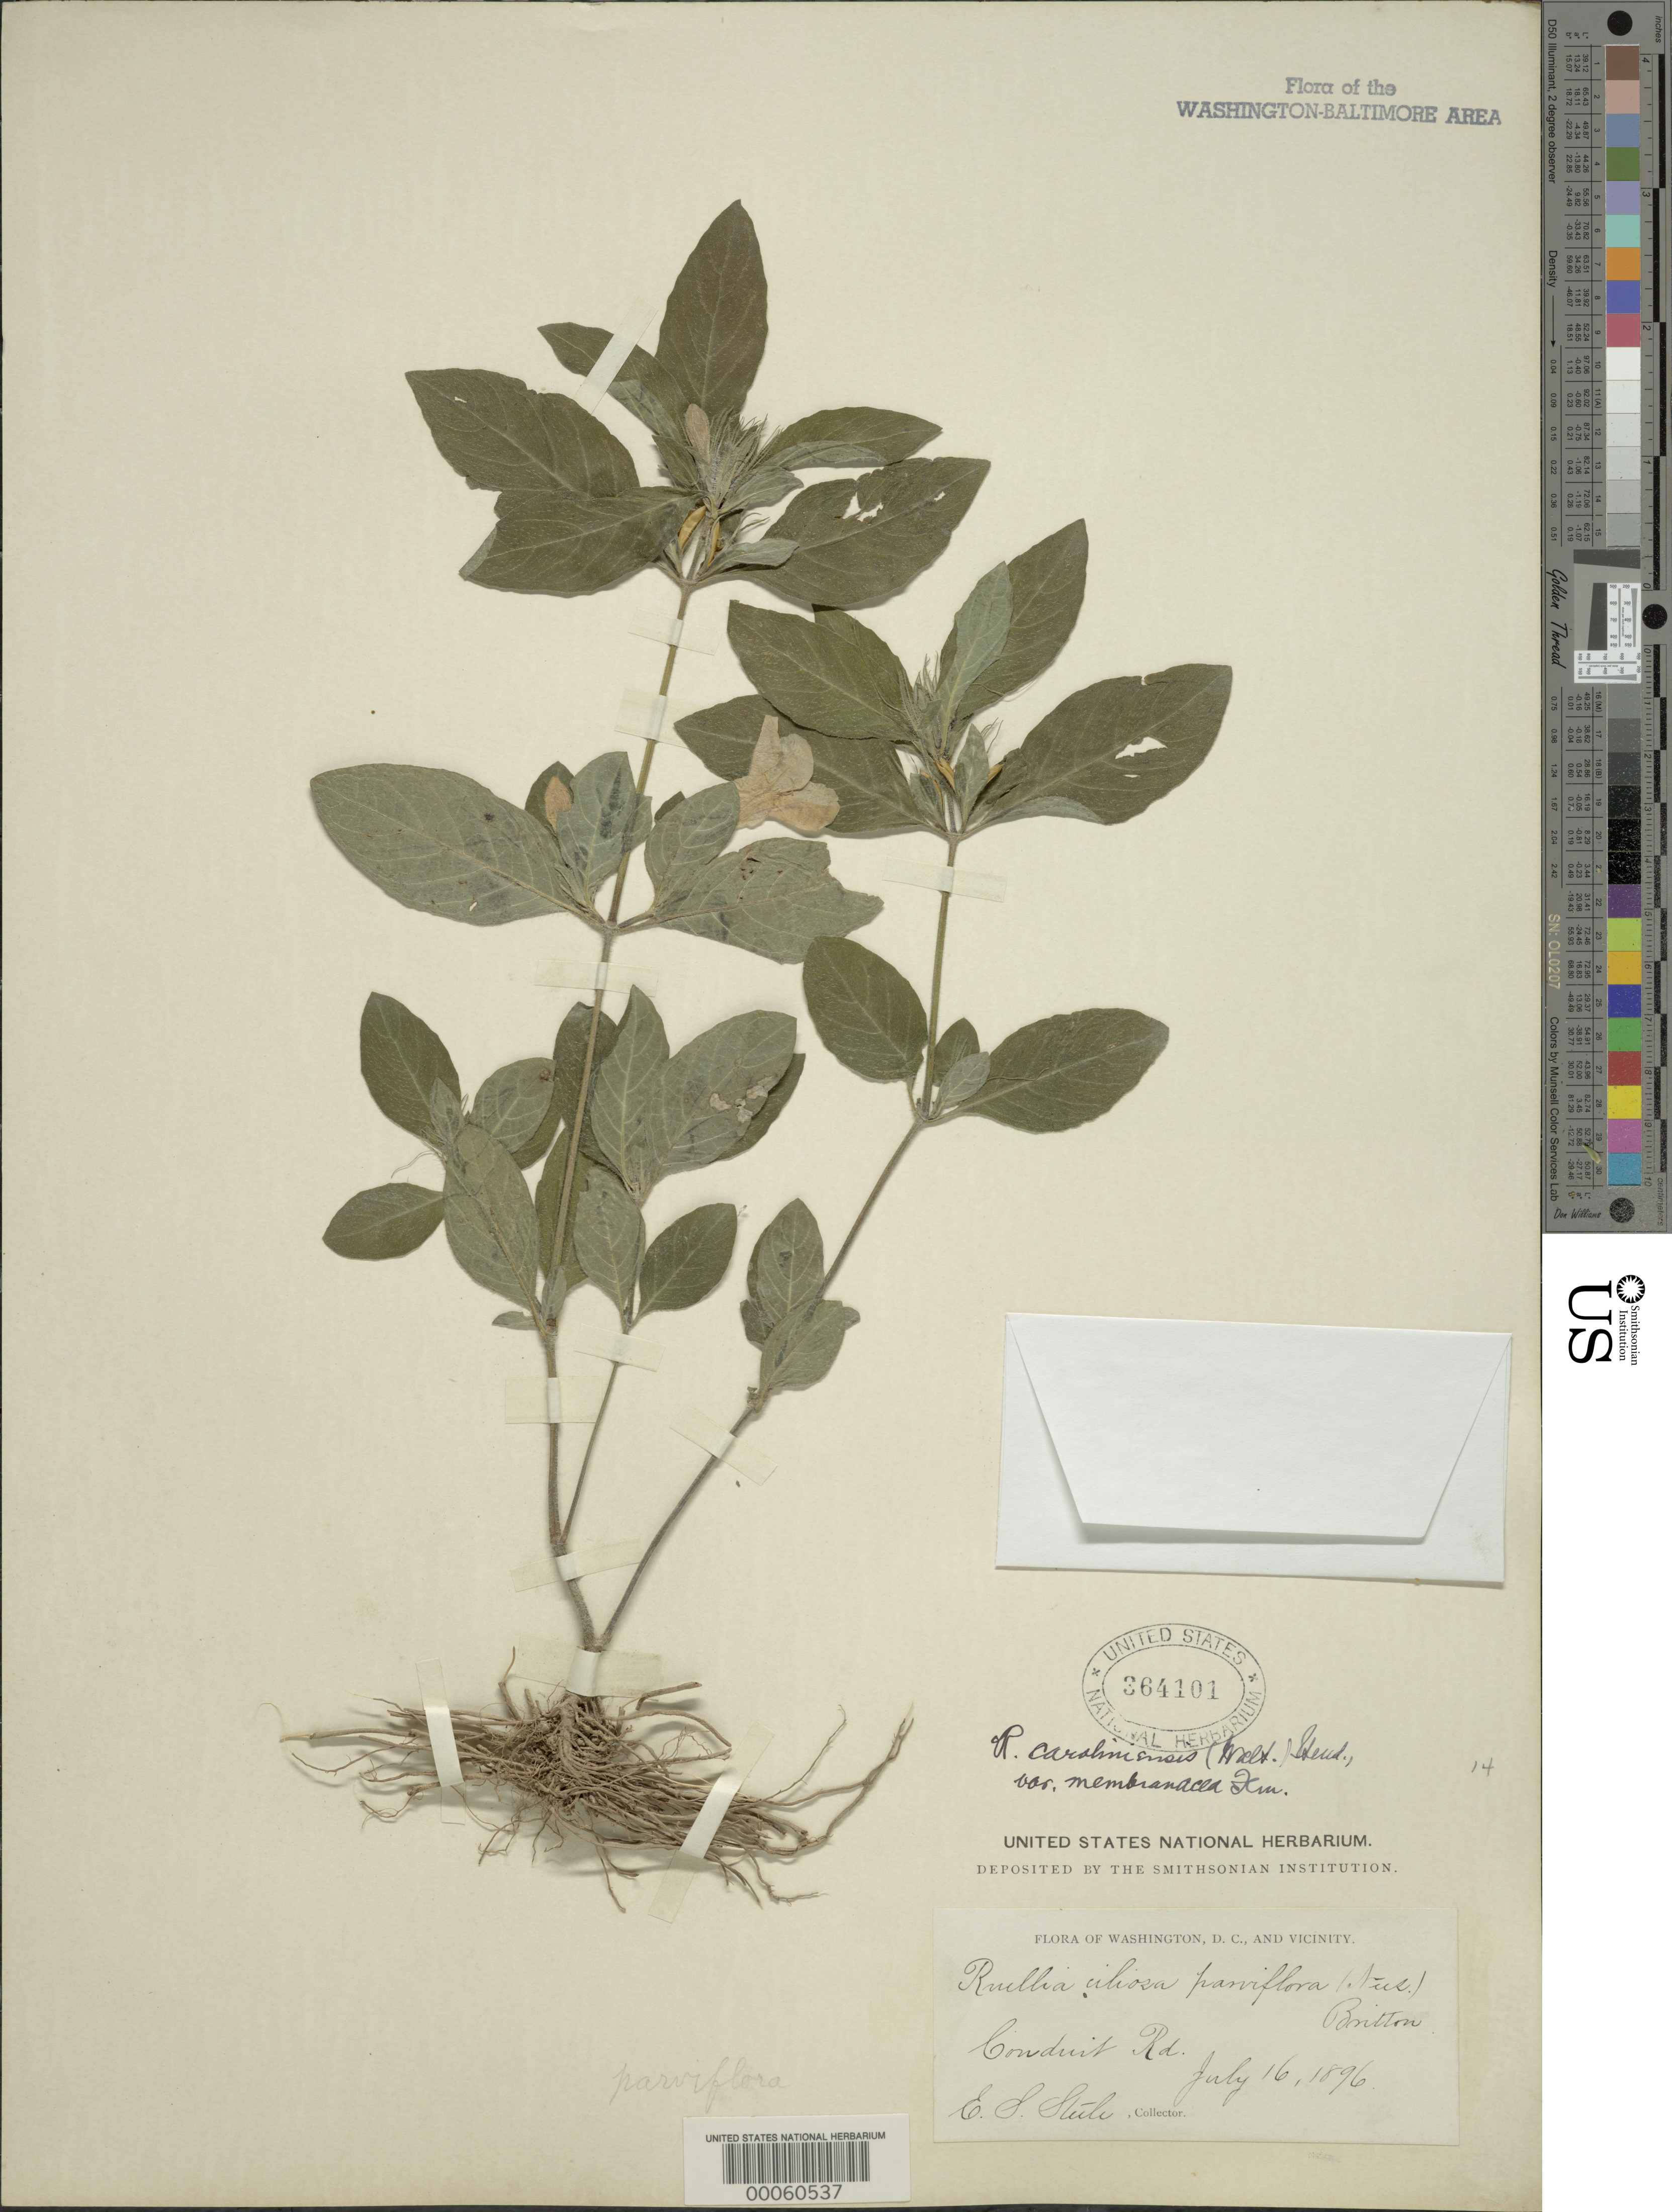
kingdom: Plantae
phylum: Tracheophyta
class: Magnoliopsida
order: Lamiales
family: Acanthaceae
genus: Ruellia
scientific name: Ruellia caroliniensis var. membranacea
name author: Fernald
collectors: E. Steele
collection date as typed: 16 Jul 1896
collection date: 1896-07-16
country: United States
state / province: Maryland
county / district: Montgomery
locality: Conduit Road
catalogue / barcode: US 364101